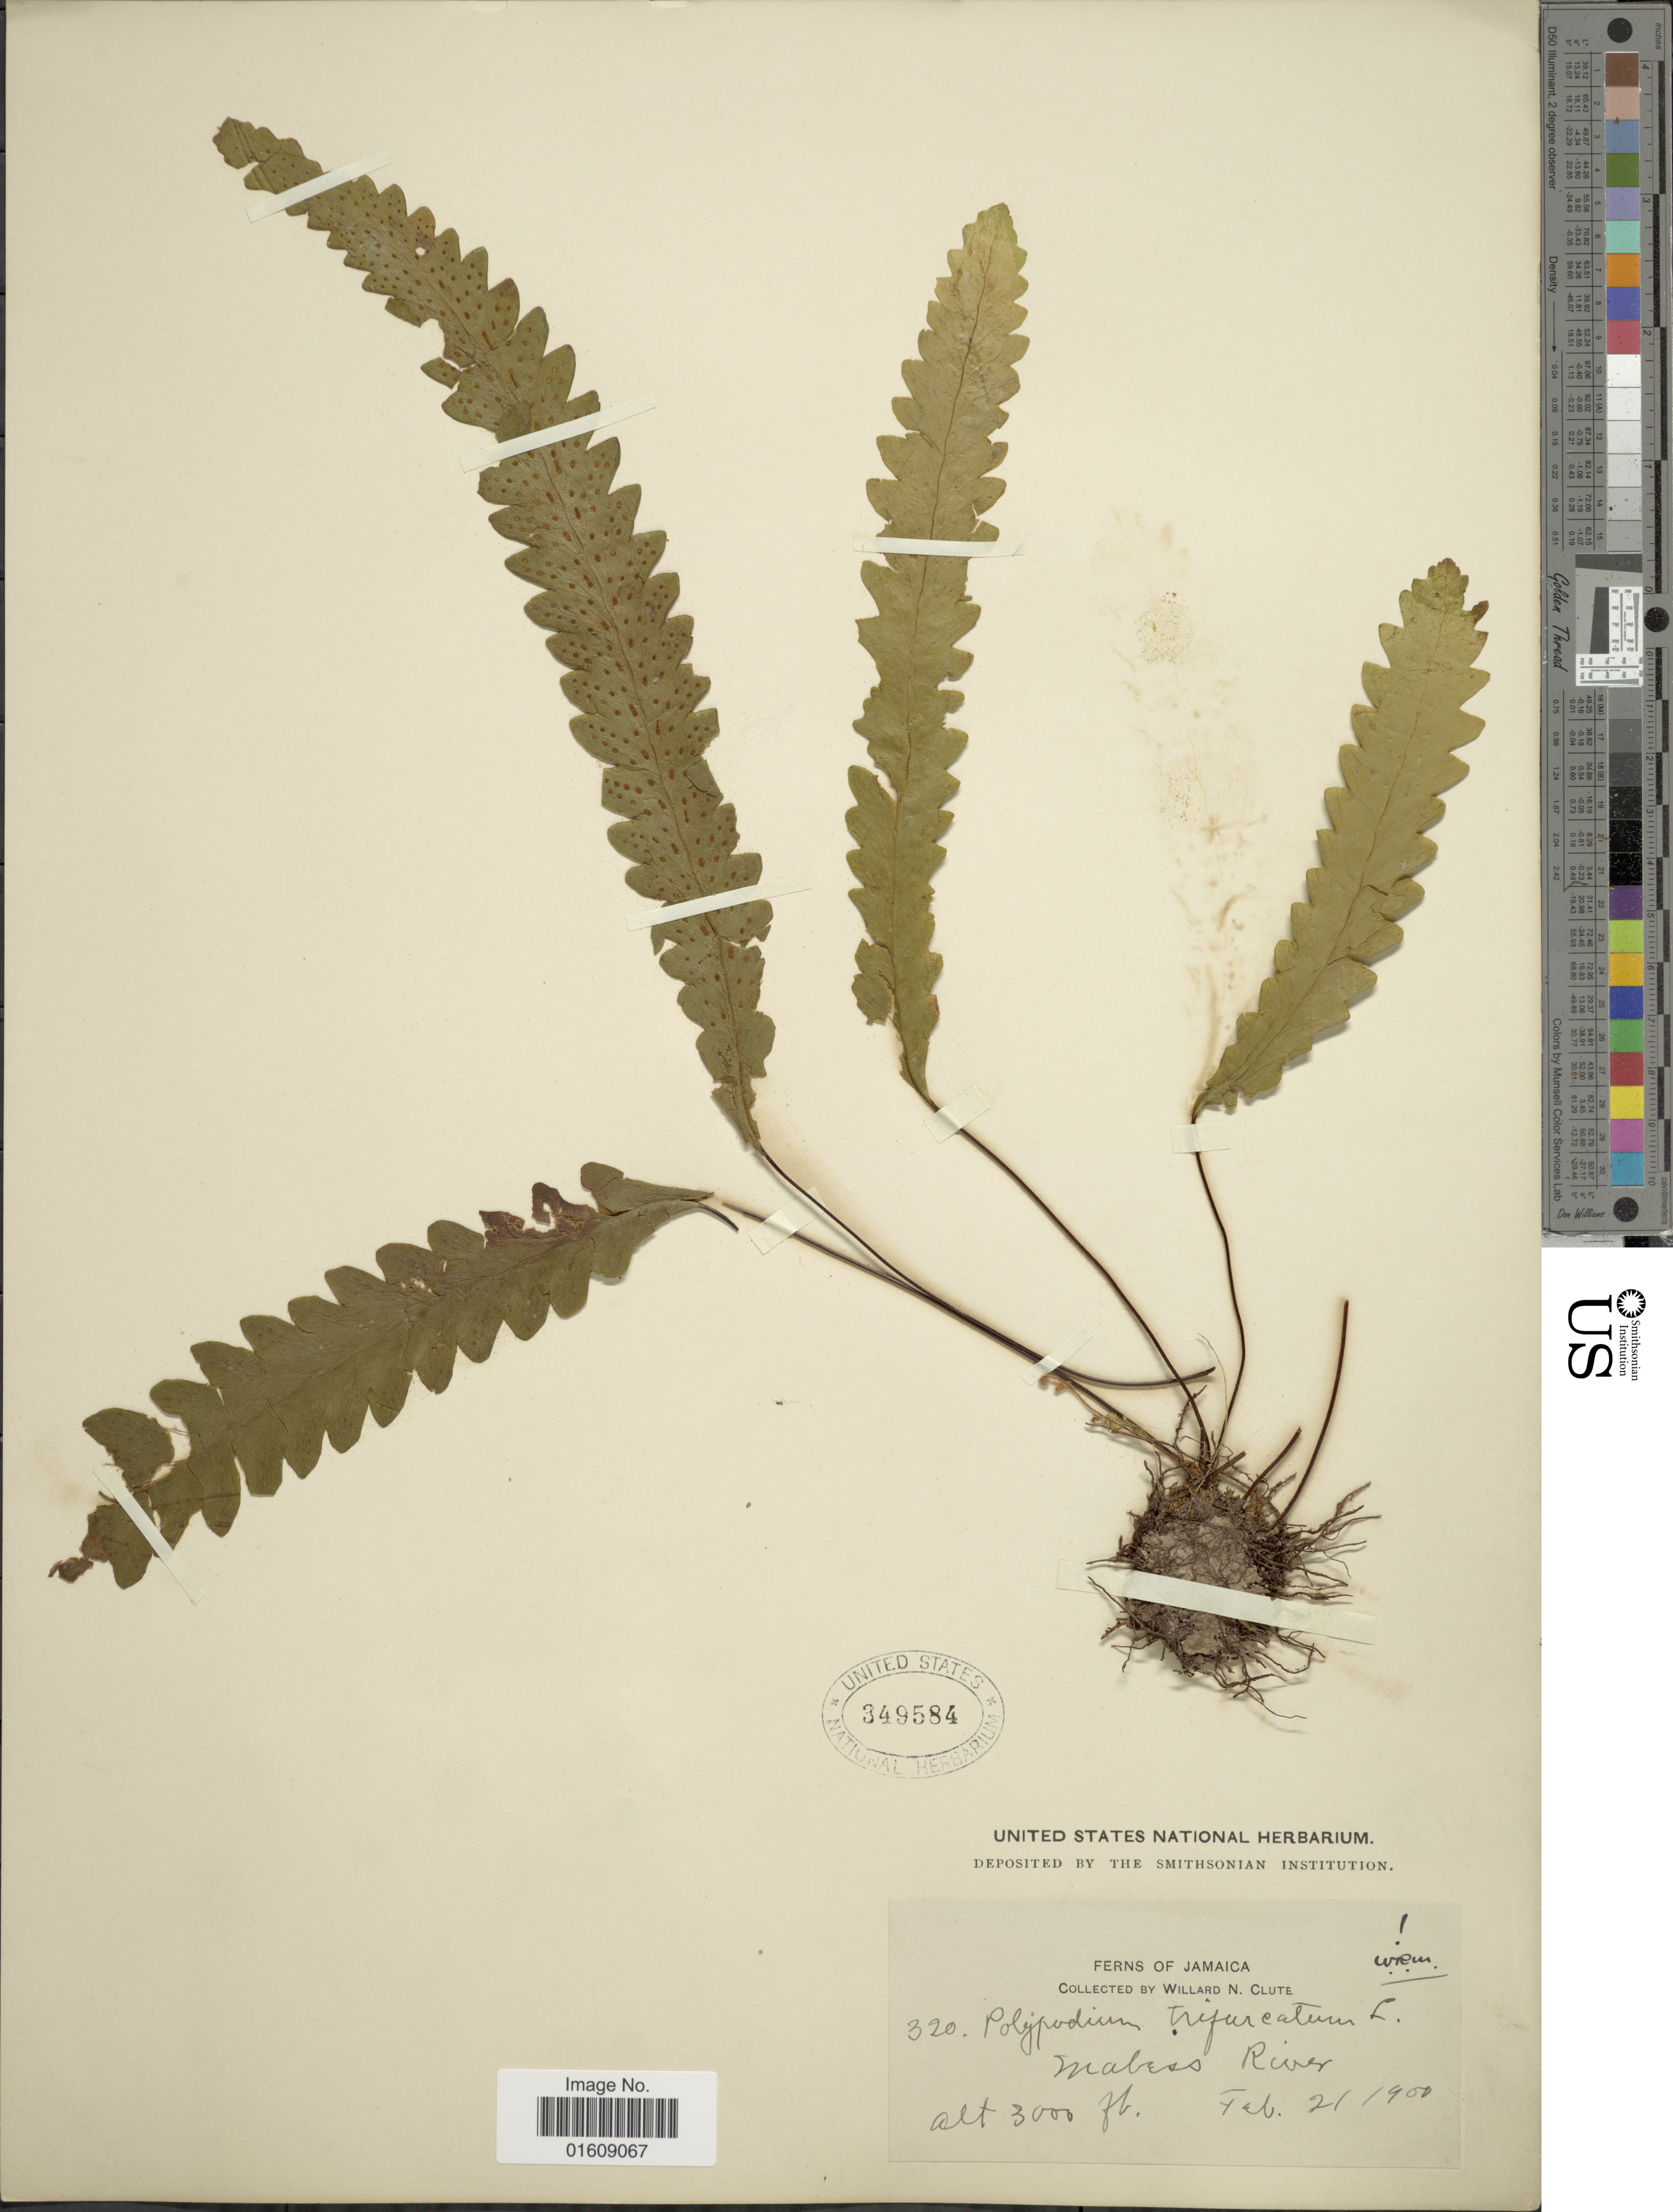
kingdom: Plantae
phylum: Tracheophyta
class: Polypodiopsida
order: Polypodiales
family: Polypodiaceae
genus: Enterosora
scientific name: Enterosora trifurcata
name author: (L.) L.E. Bishop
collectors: W. N. Clute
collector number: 320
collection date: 1900-02-21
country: Jamaica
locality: Jamaica, Mabess River.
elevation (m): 914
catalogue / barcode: US 349584